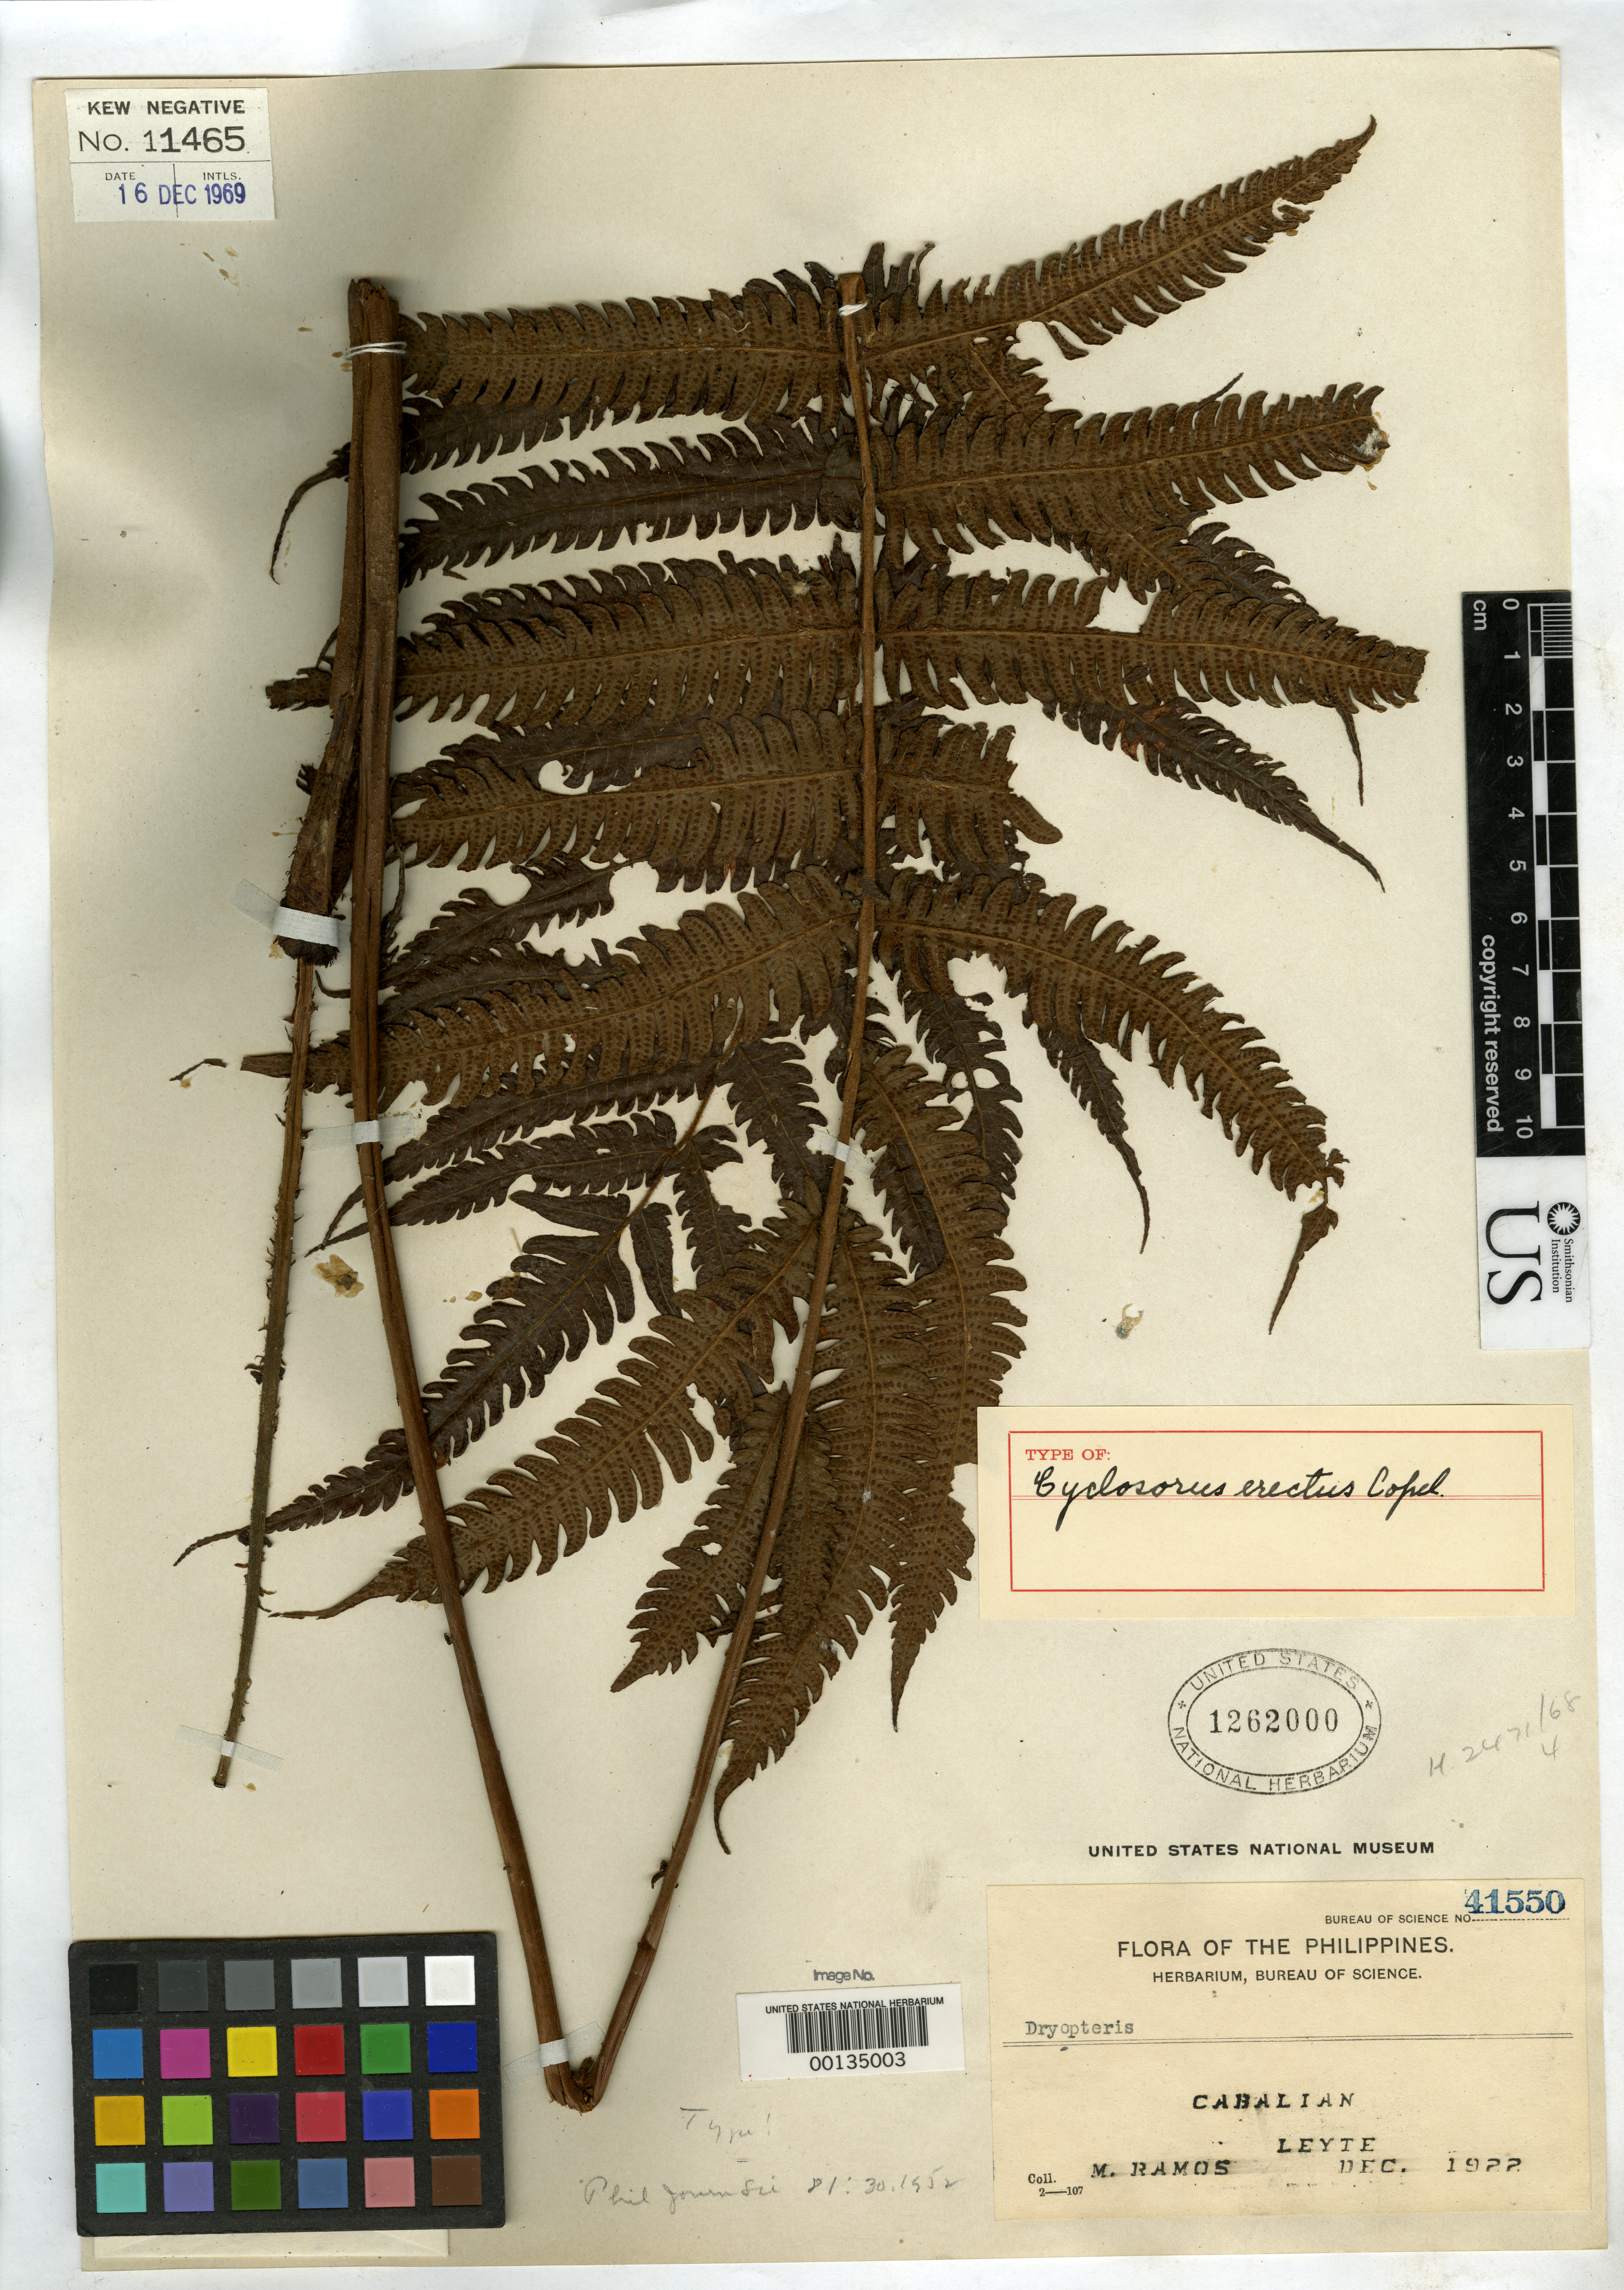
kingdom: Plantae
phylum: Tracheophyta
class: Polypodiopsida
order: Polypodiales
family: Thelypteridaceae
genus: Cyclosorus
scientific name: Cyclosorus erectus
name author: Copel.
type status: Holotype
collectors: M. Ramos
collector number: Bur. Sci. 41550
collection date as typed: Dec 1922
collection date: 1922-12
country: Philippines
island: Leyte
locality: Cabalian.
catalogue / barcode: US 1262000